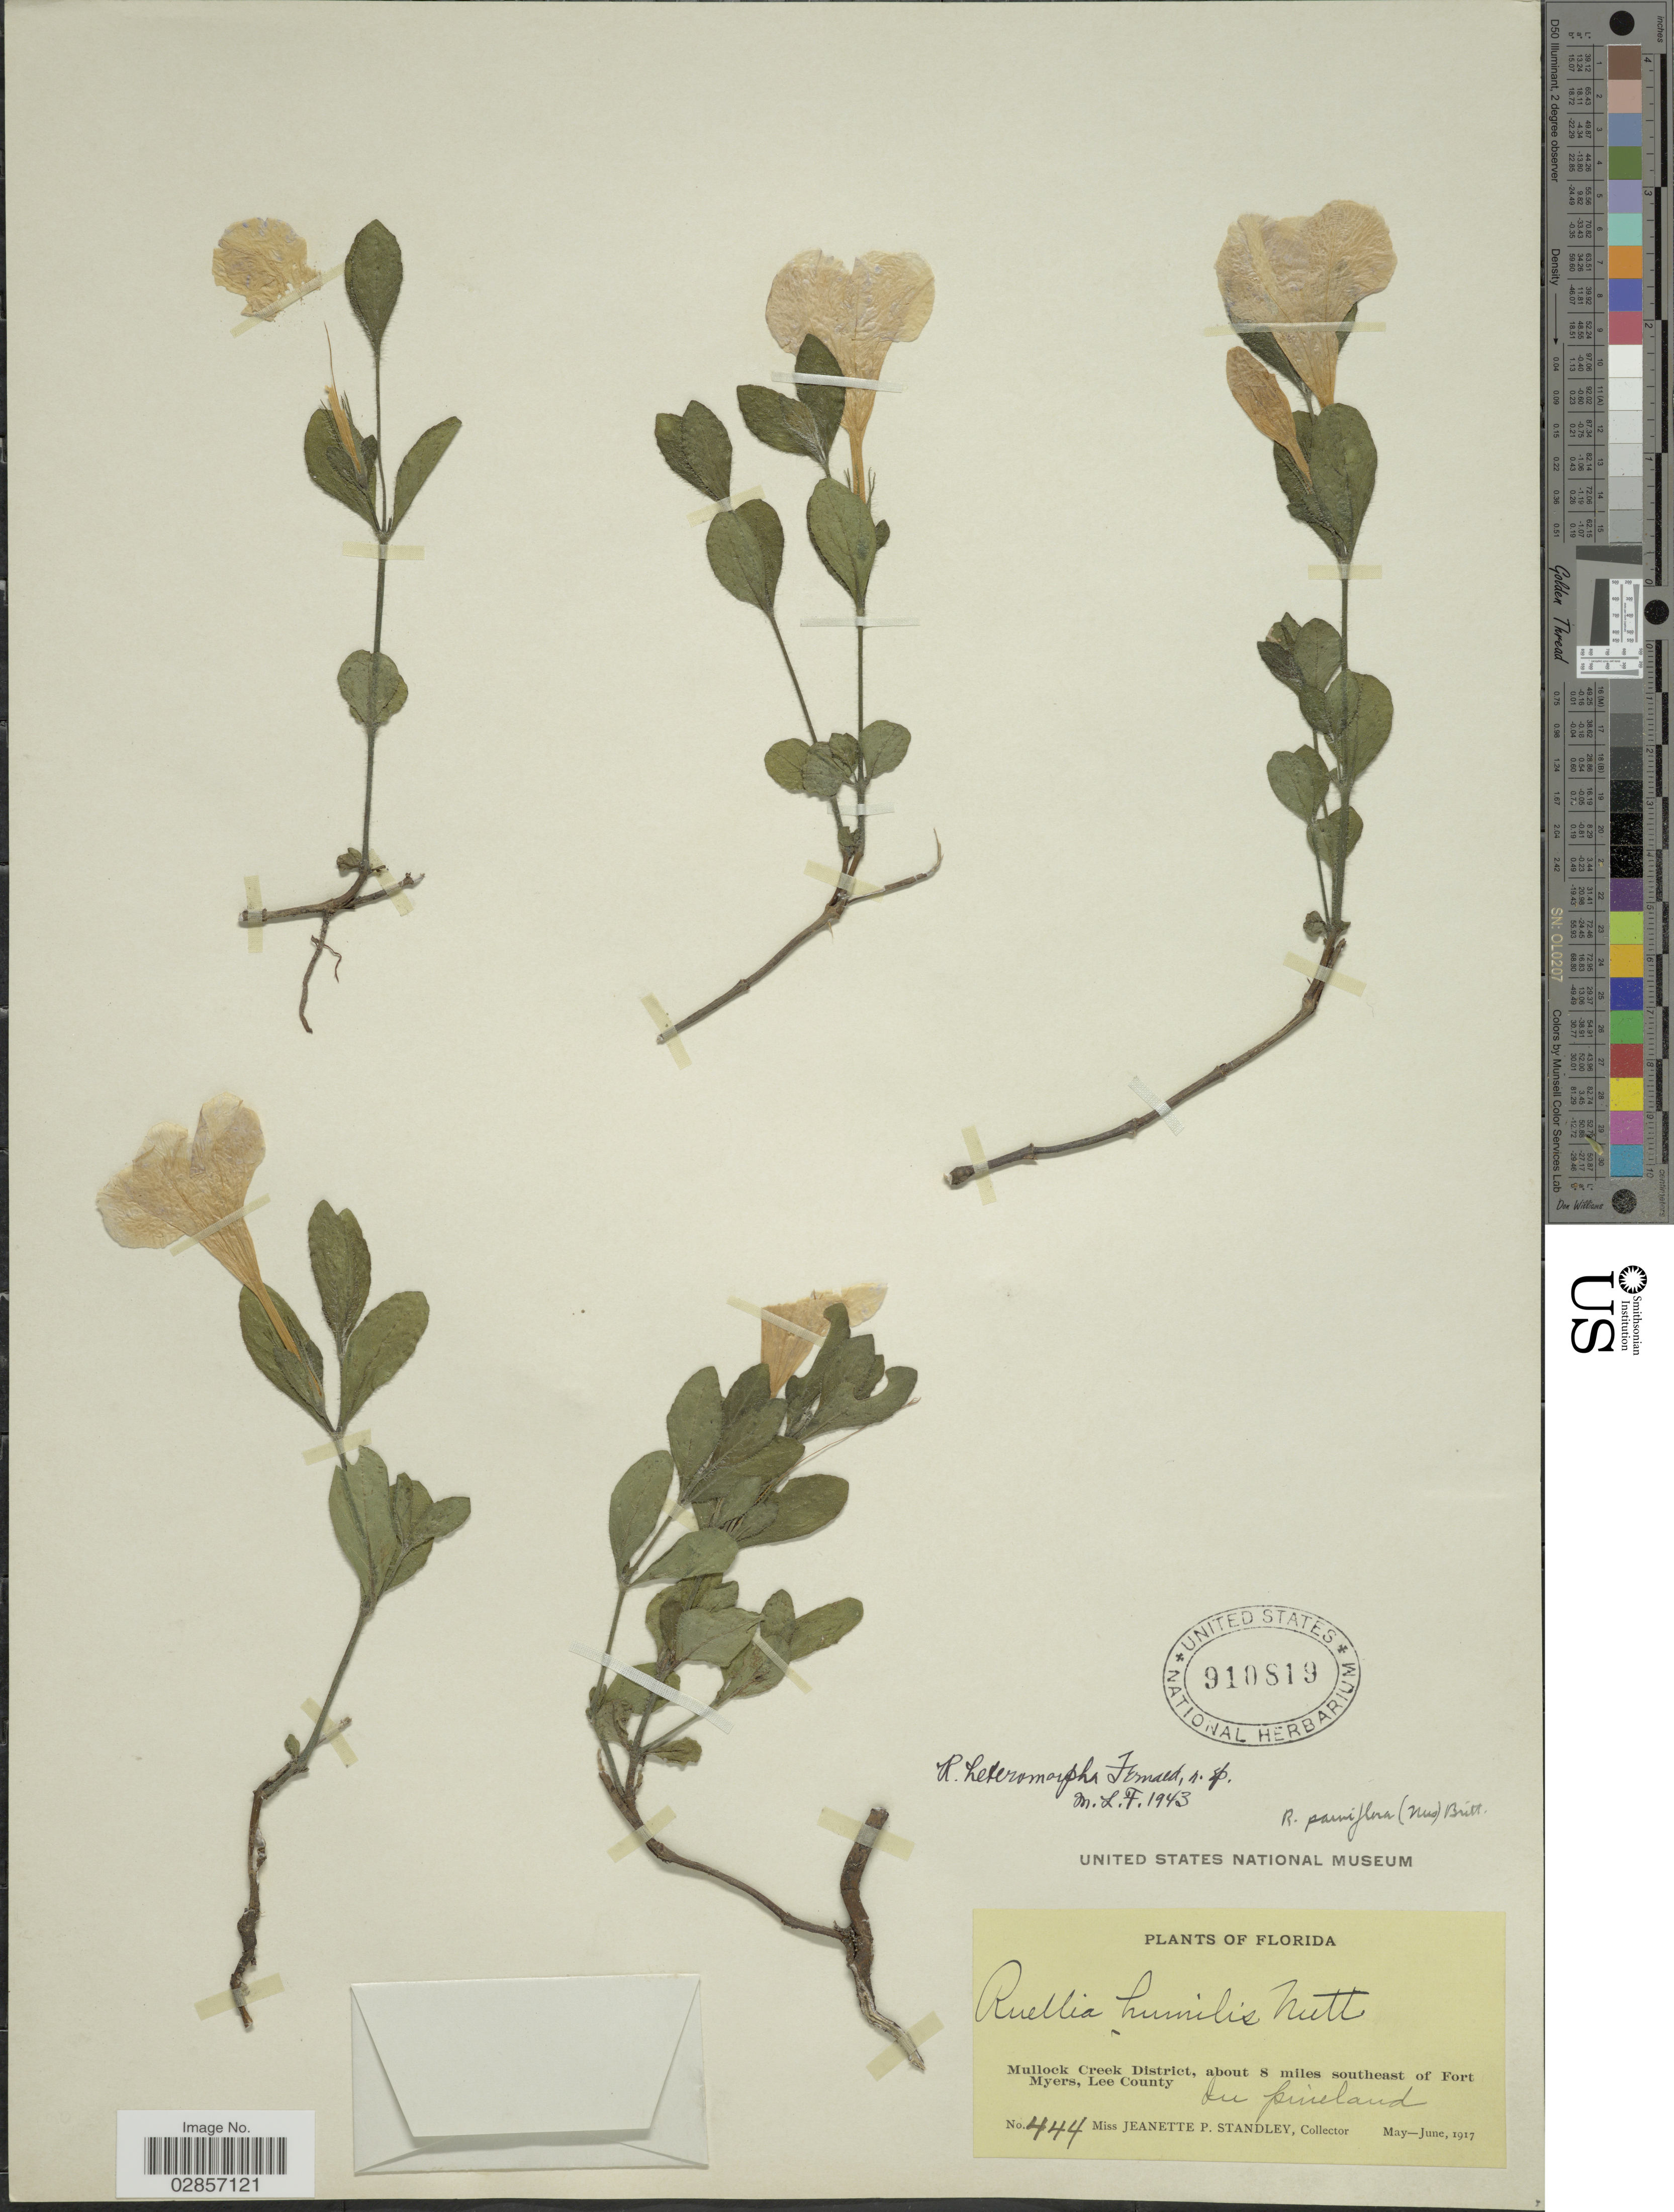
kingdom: Plantae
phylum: Tracheophyta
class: Magnoliopsida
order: Lamiales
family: Acanthaceae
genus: Ruellia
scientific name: Ruellia heteromorpha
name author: Fernald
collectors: J. P. Standley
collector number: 444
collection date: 1917-05/1917-06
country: United States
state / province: Florida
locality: Mullock Creek District, about 8 miles southeast of Fort Myers, Lee County.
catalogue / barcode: US 910819